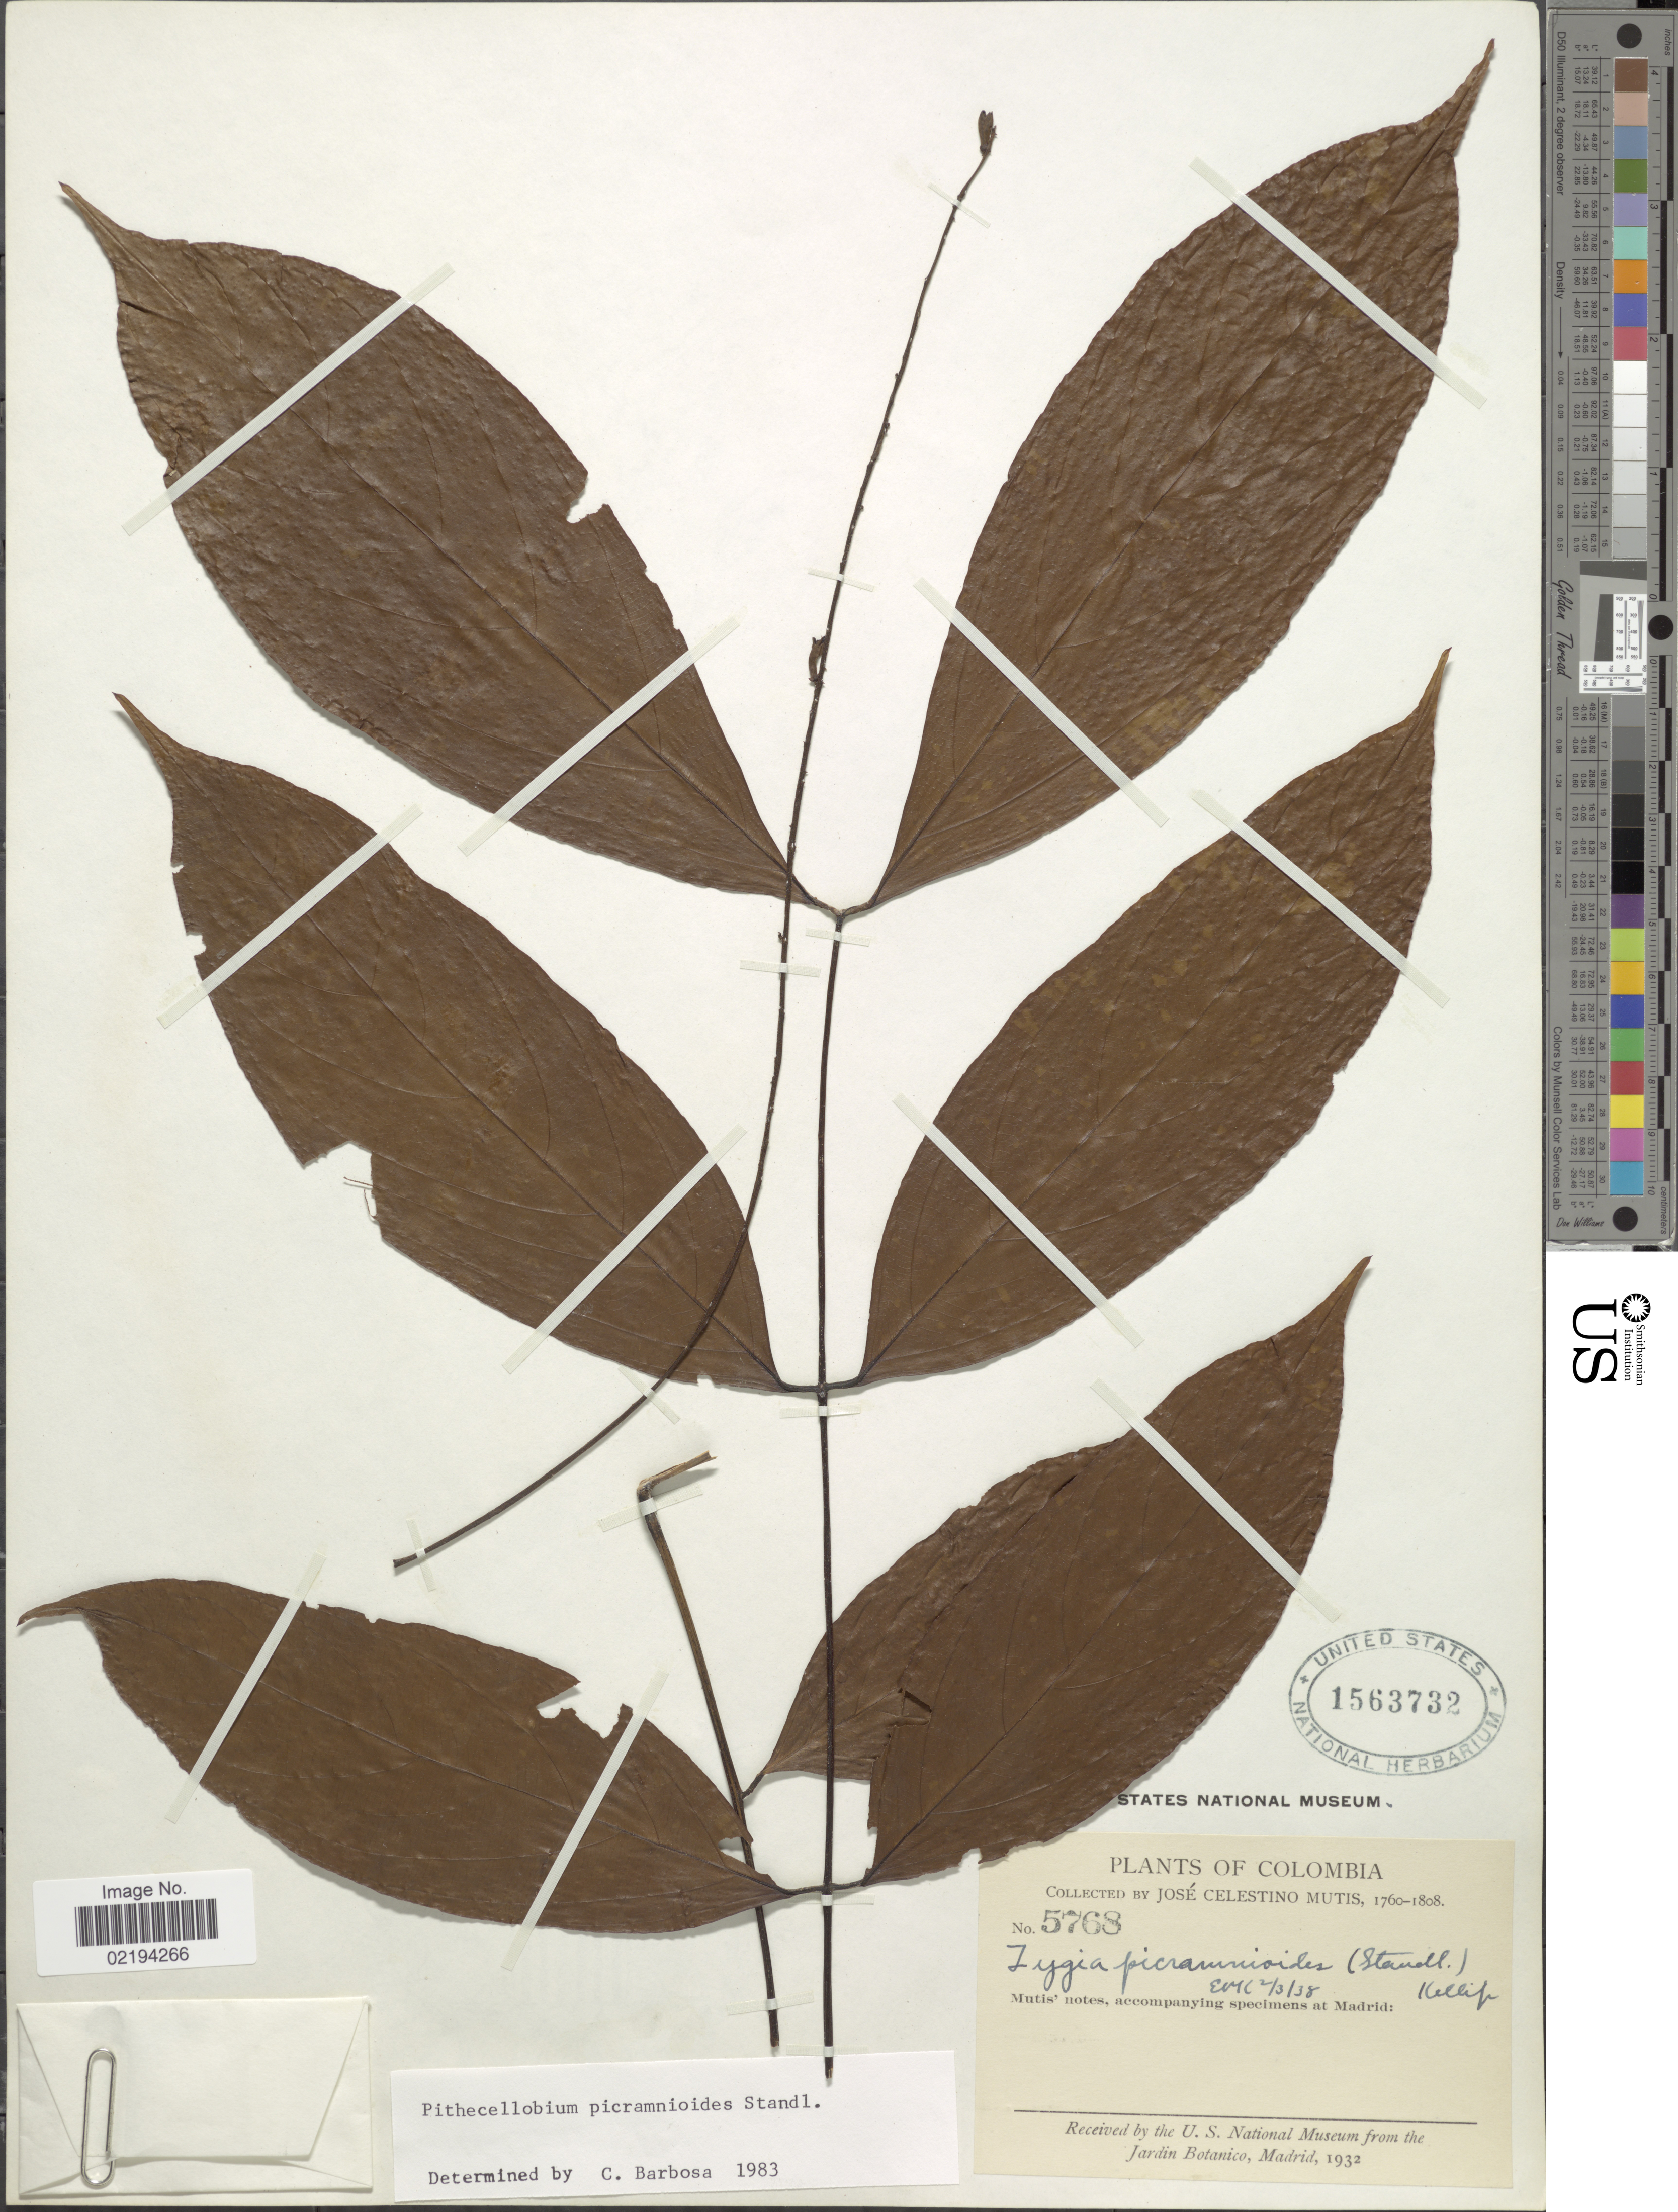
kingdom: Plantae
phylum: Tracheophyta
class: Magnoliopsida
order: Fabales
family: Fabaceae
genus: Zygia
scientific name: Zygia picramnioides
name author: (Standl. ex Killip) Killip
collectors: J. C. B. Mutis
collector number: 5768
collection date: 1760/1808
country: Colombia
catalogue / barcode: US 1563732